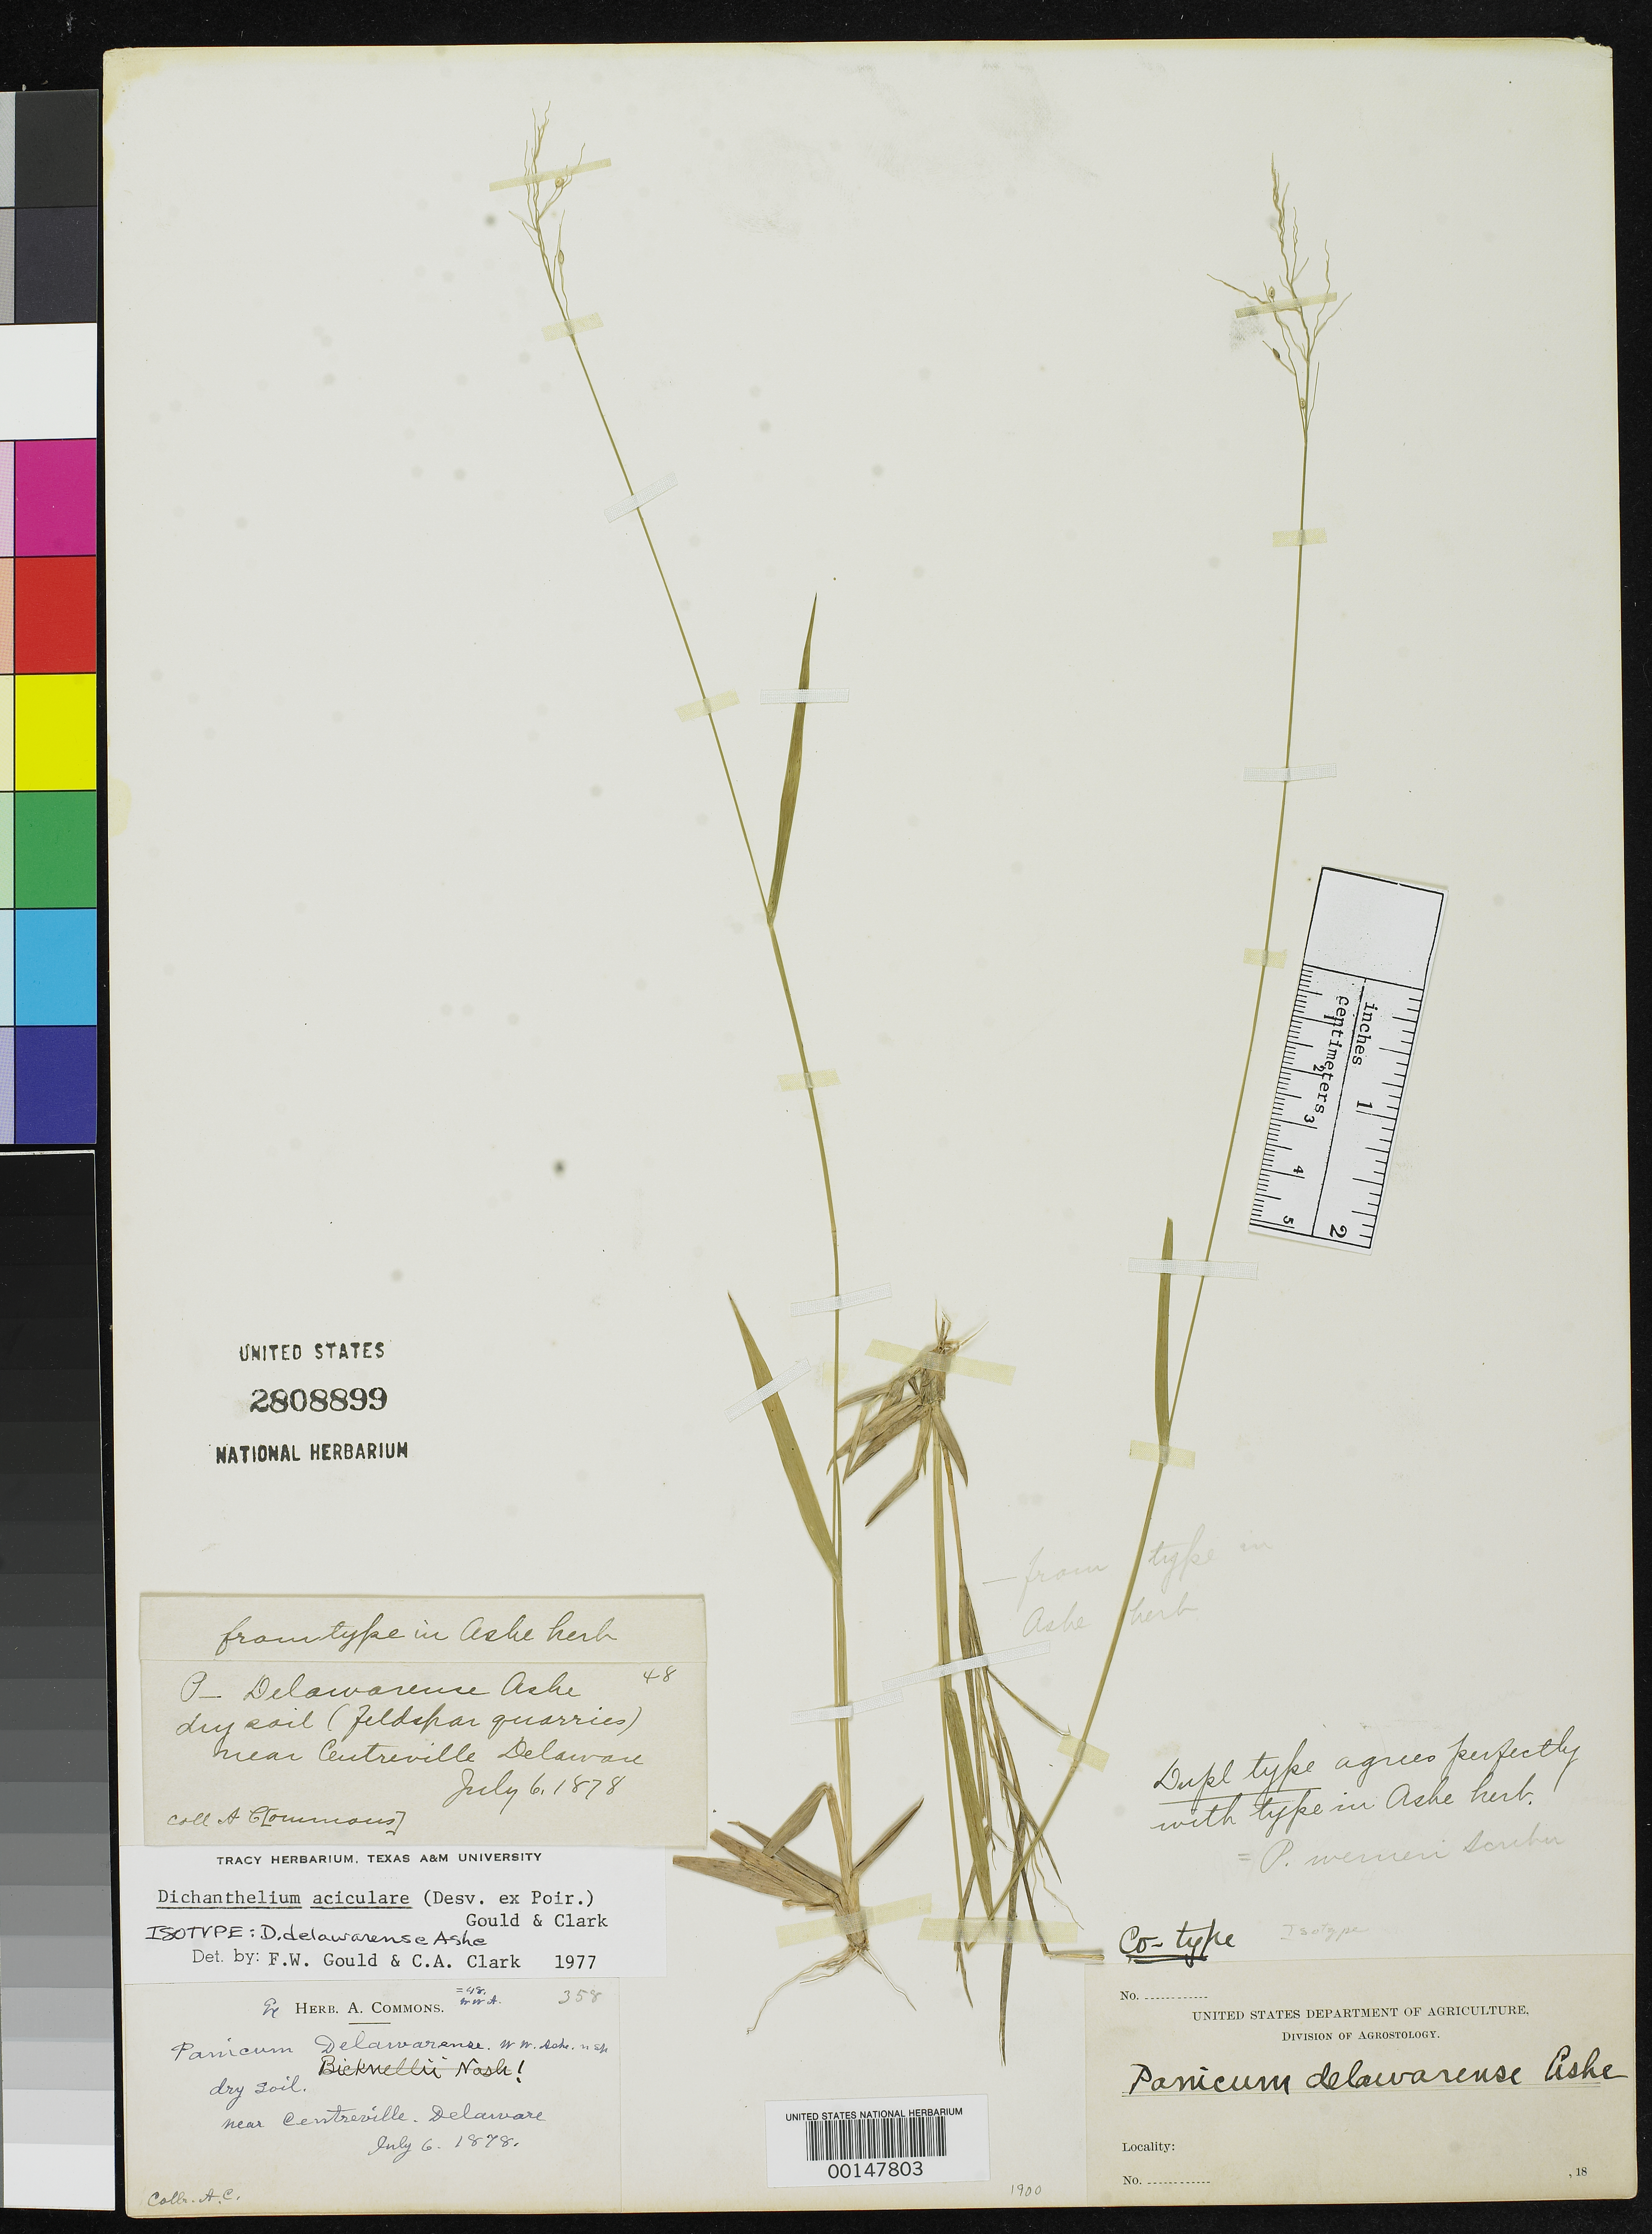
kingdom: Plantae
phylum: Tracheophyta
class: Liliopsida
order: Poales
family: Poaceae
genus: Panicum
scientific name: Panicum delawarense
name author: Ashe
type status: Isotype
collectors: A. Commons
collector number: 48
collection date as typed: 06 Jul 1878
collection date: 1878-07-06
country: United States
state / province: Delaware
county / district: New Castle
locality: Centreville.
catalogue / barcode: US 2808899